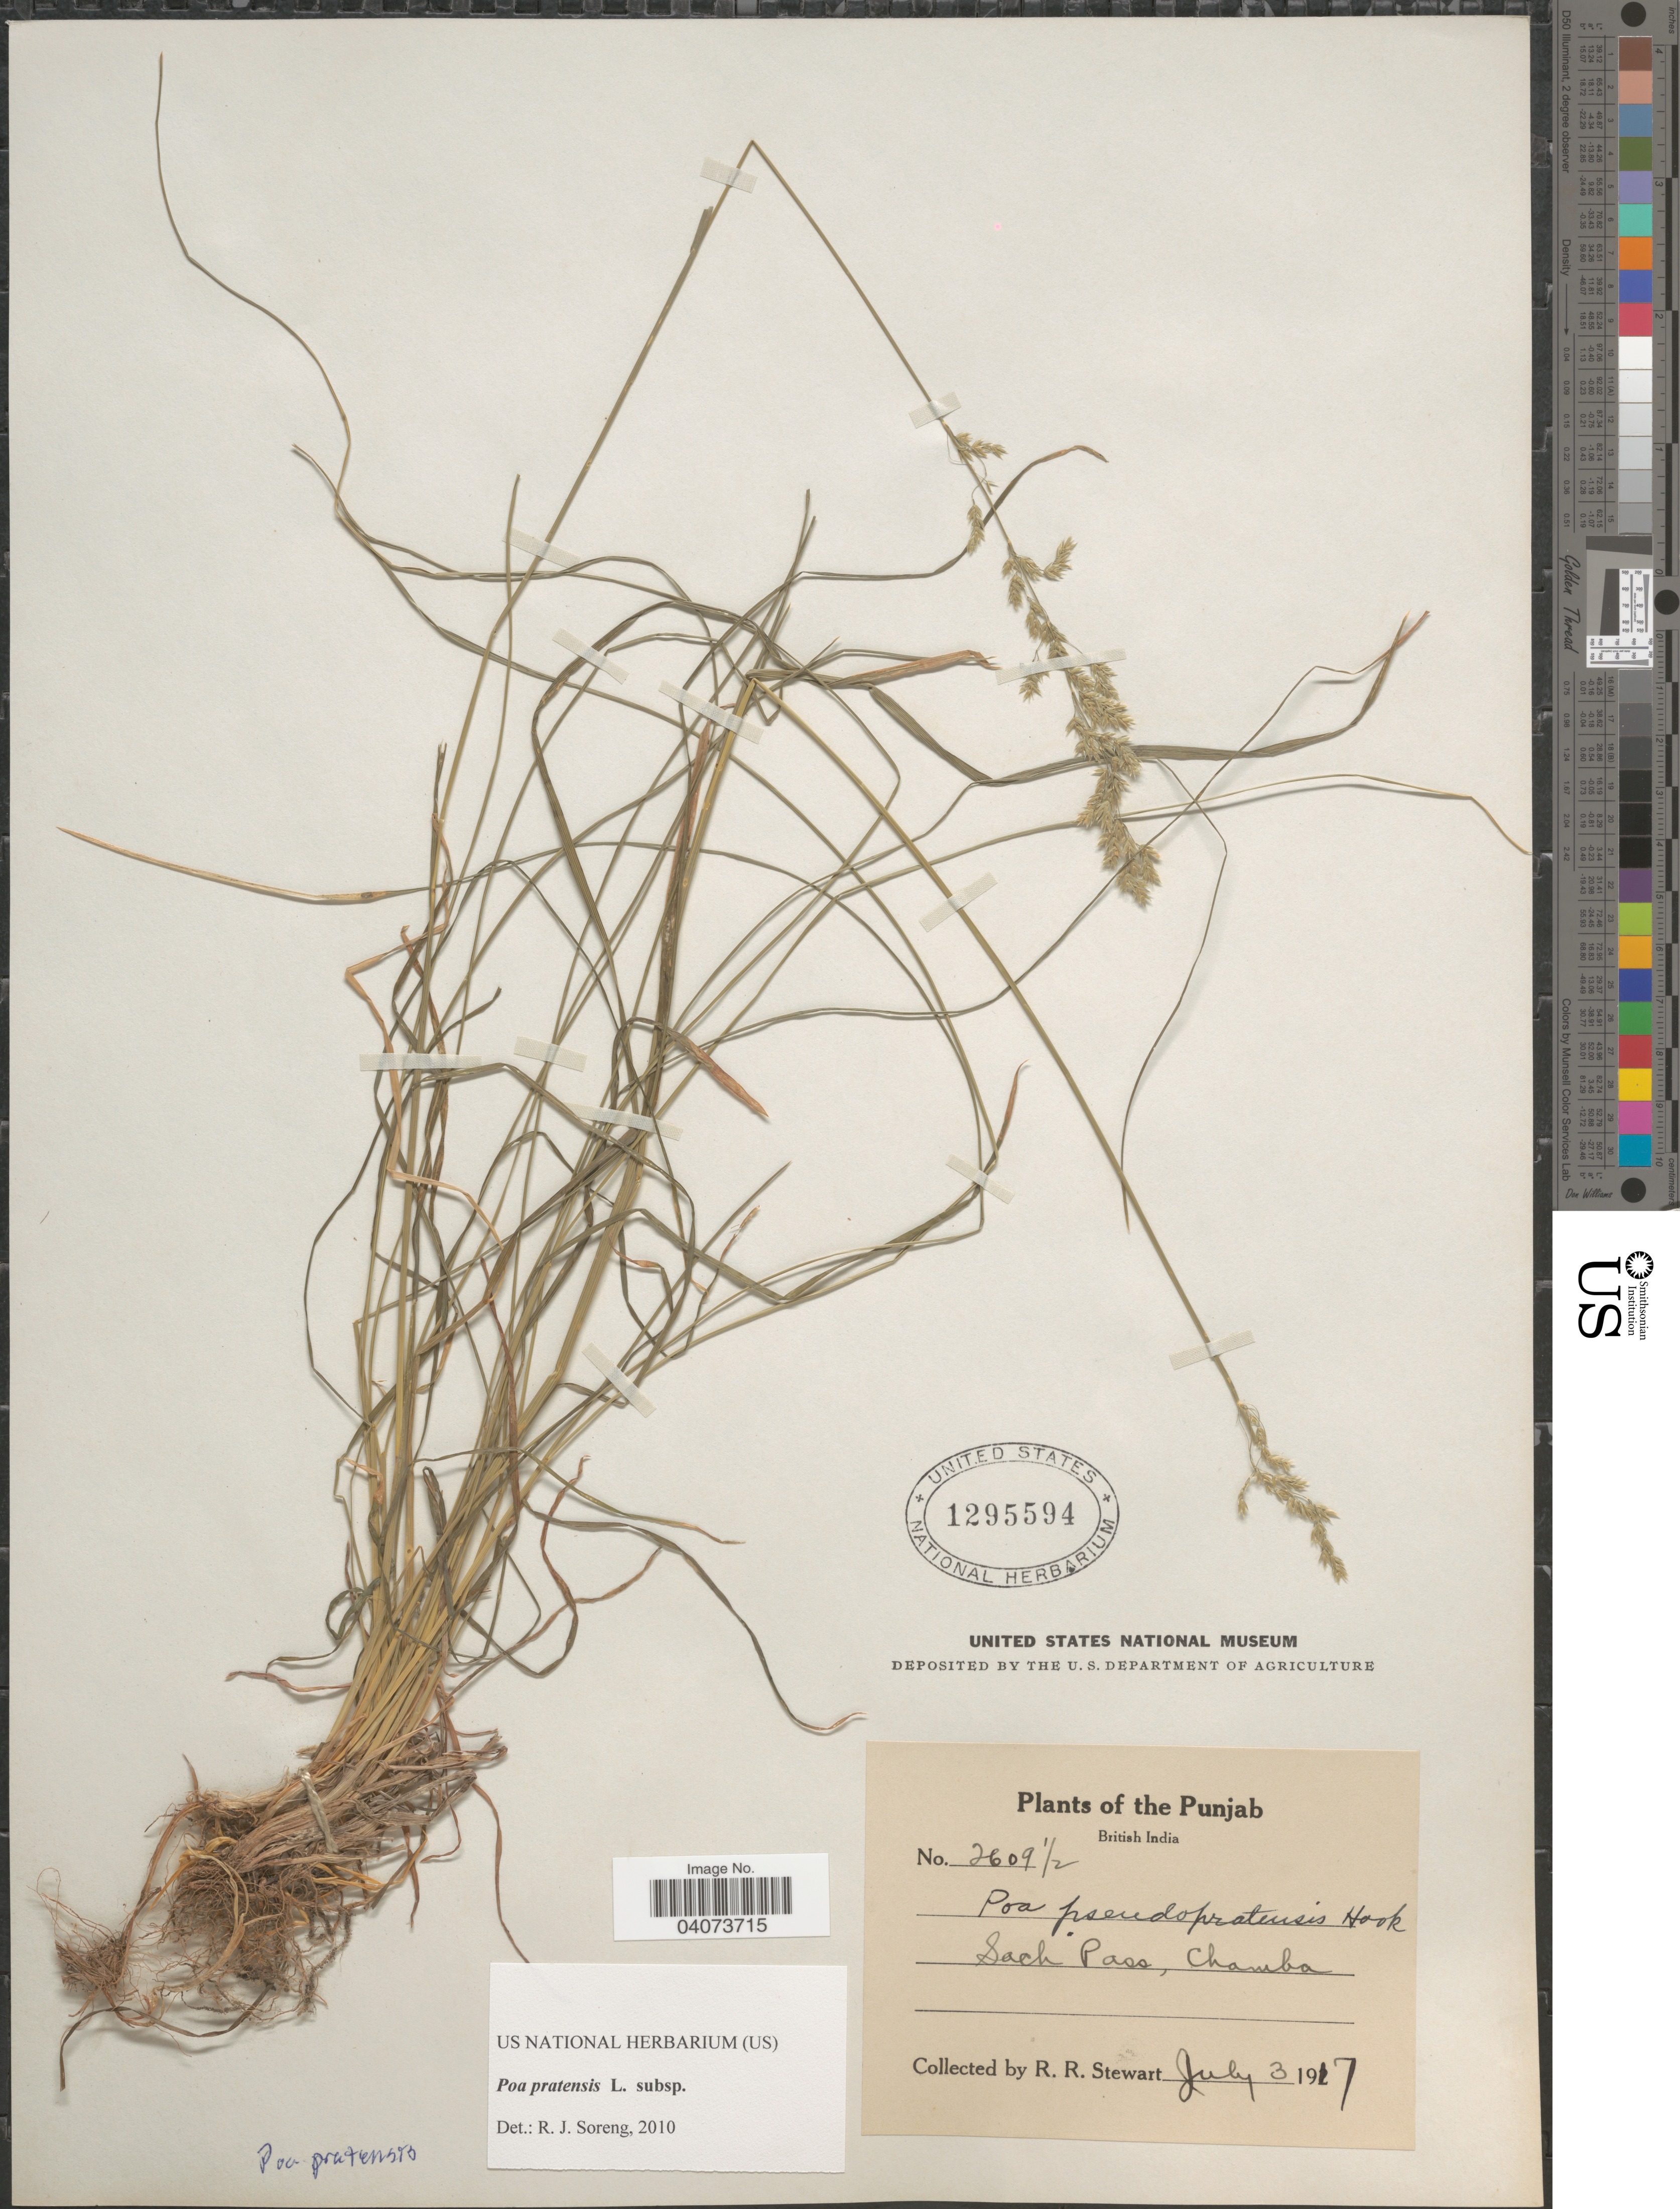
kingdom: Plantae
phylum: Tracheophyta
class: Liliopsida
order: Poales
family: Poaceae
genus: Poa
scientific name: Poa pratensis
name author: L.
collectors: R. Stewart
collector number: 2609½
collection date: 1917-07-03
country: India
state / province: Punjab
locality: British India. Sach Pass, Chamba.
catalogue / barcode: US 1295594